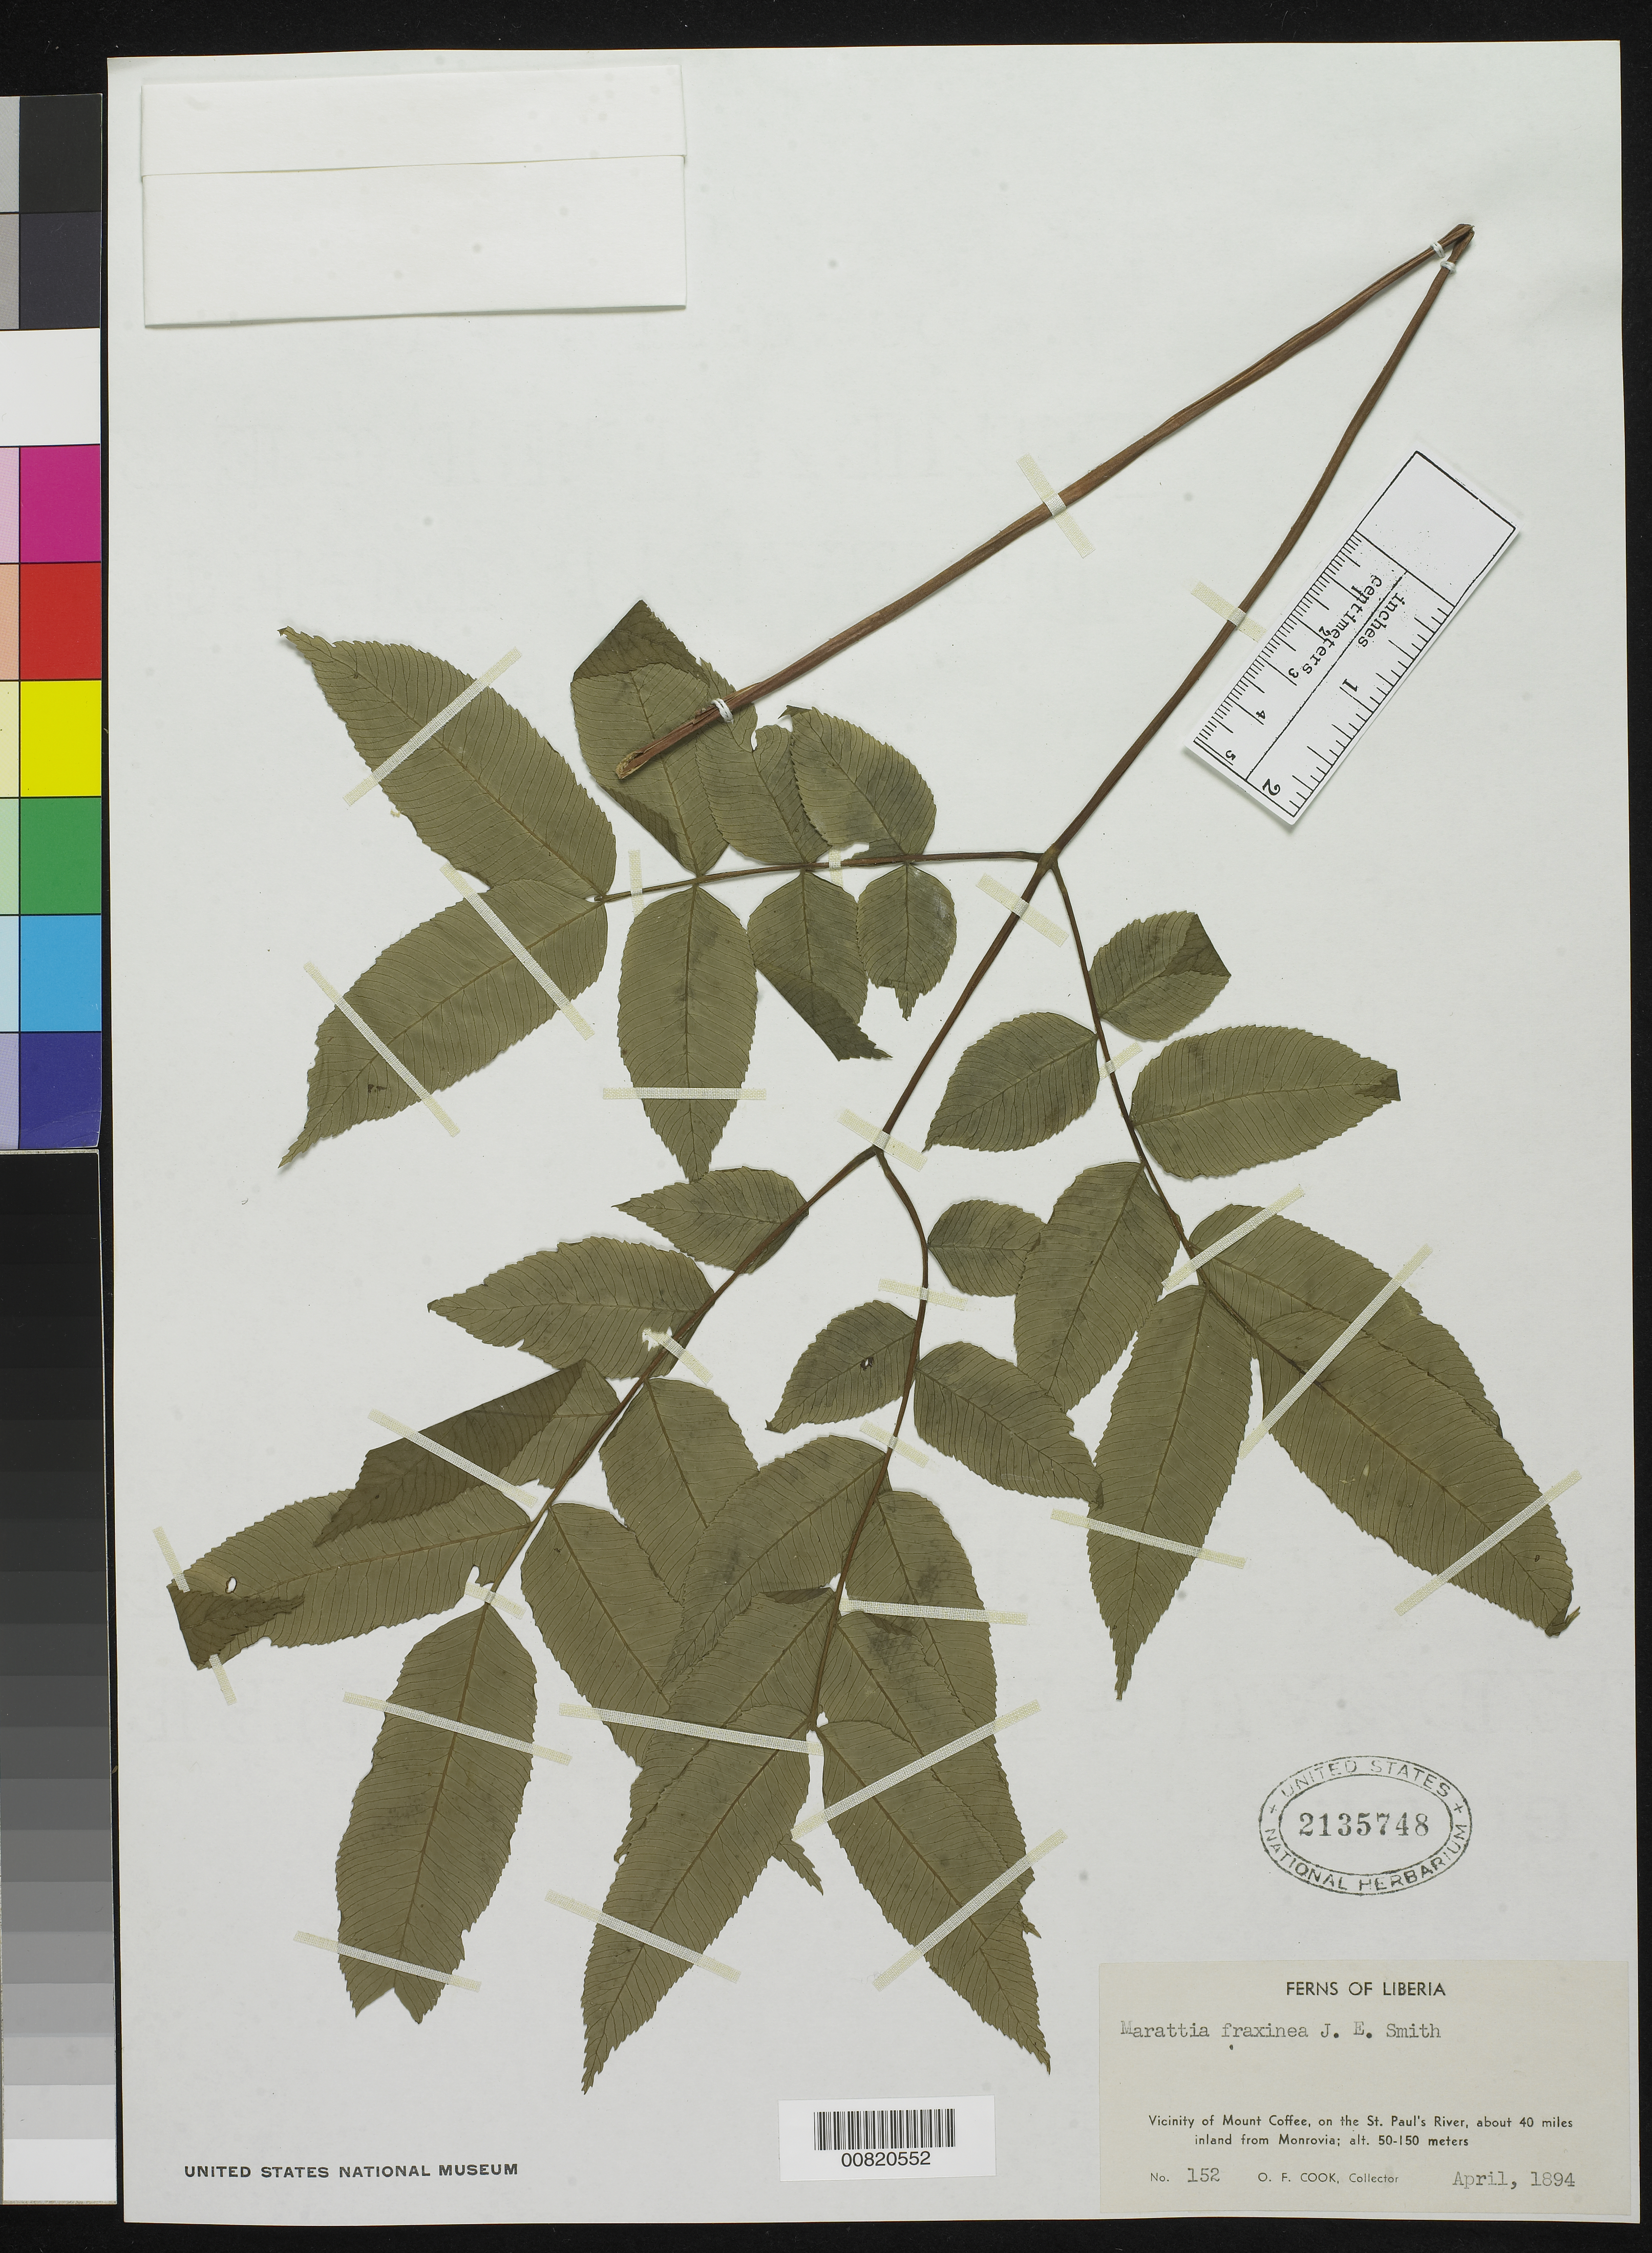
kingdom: Plantae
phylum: Tracheophyta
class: Polypodiopsida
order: Marattiales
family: Marattiaceae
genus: Ptisana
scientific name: Ptisana fraxinea var. fraxinea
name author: (Sm.) Murdock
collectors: O. F. Cook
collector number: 152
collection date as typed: Apr 1894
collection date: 1894-04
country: Liberia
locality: Vicinity of Mt. Coffee, on the St. Paul's River, about 40 miles inland from Monrovia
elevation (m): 50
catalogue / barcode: US 2135748